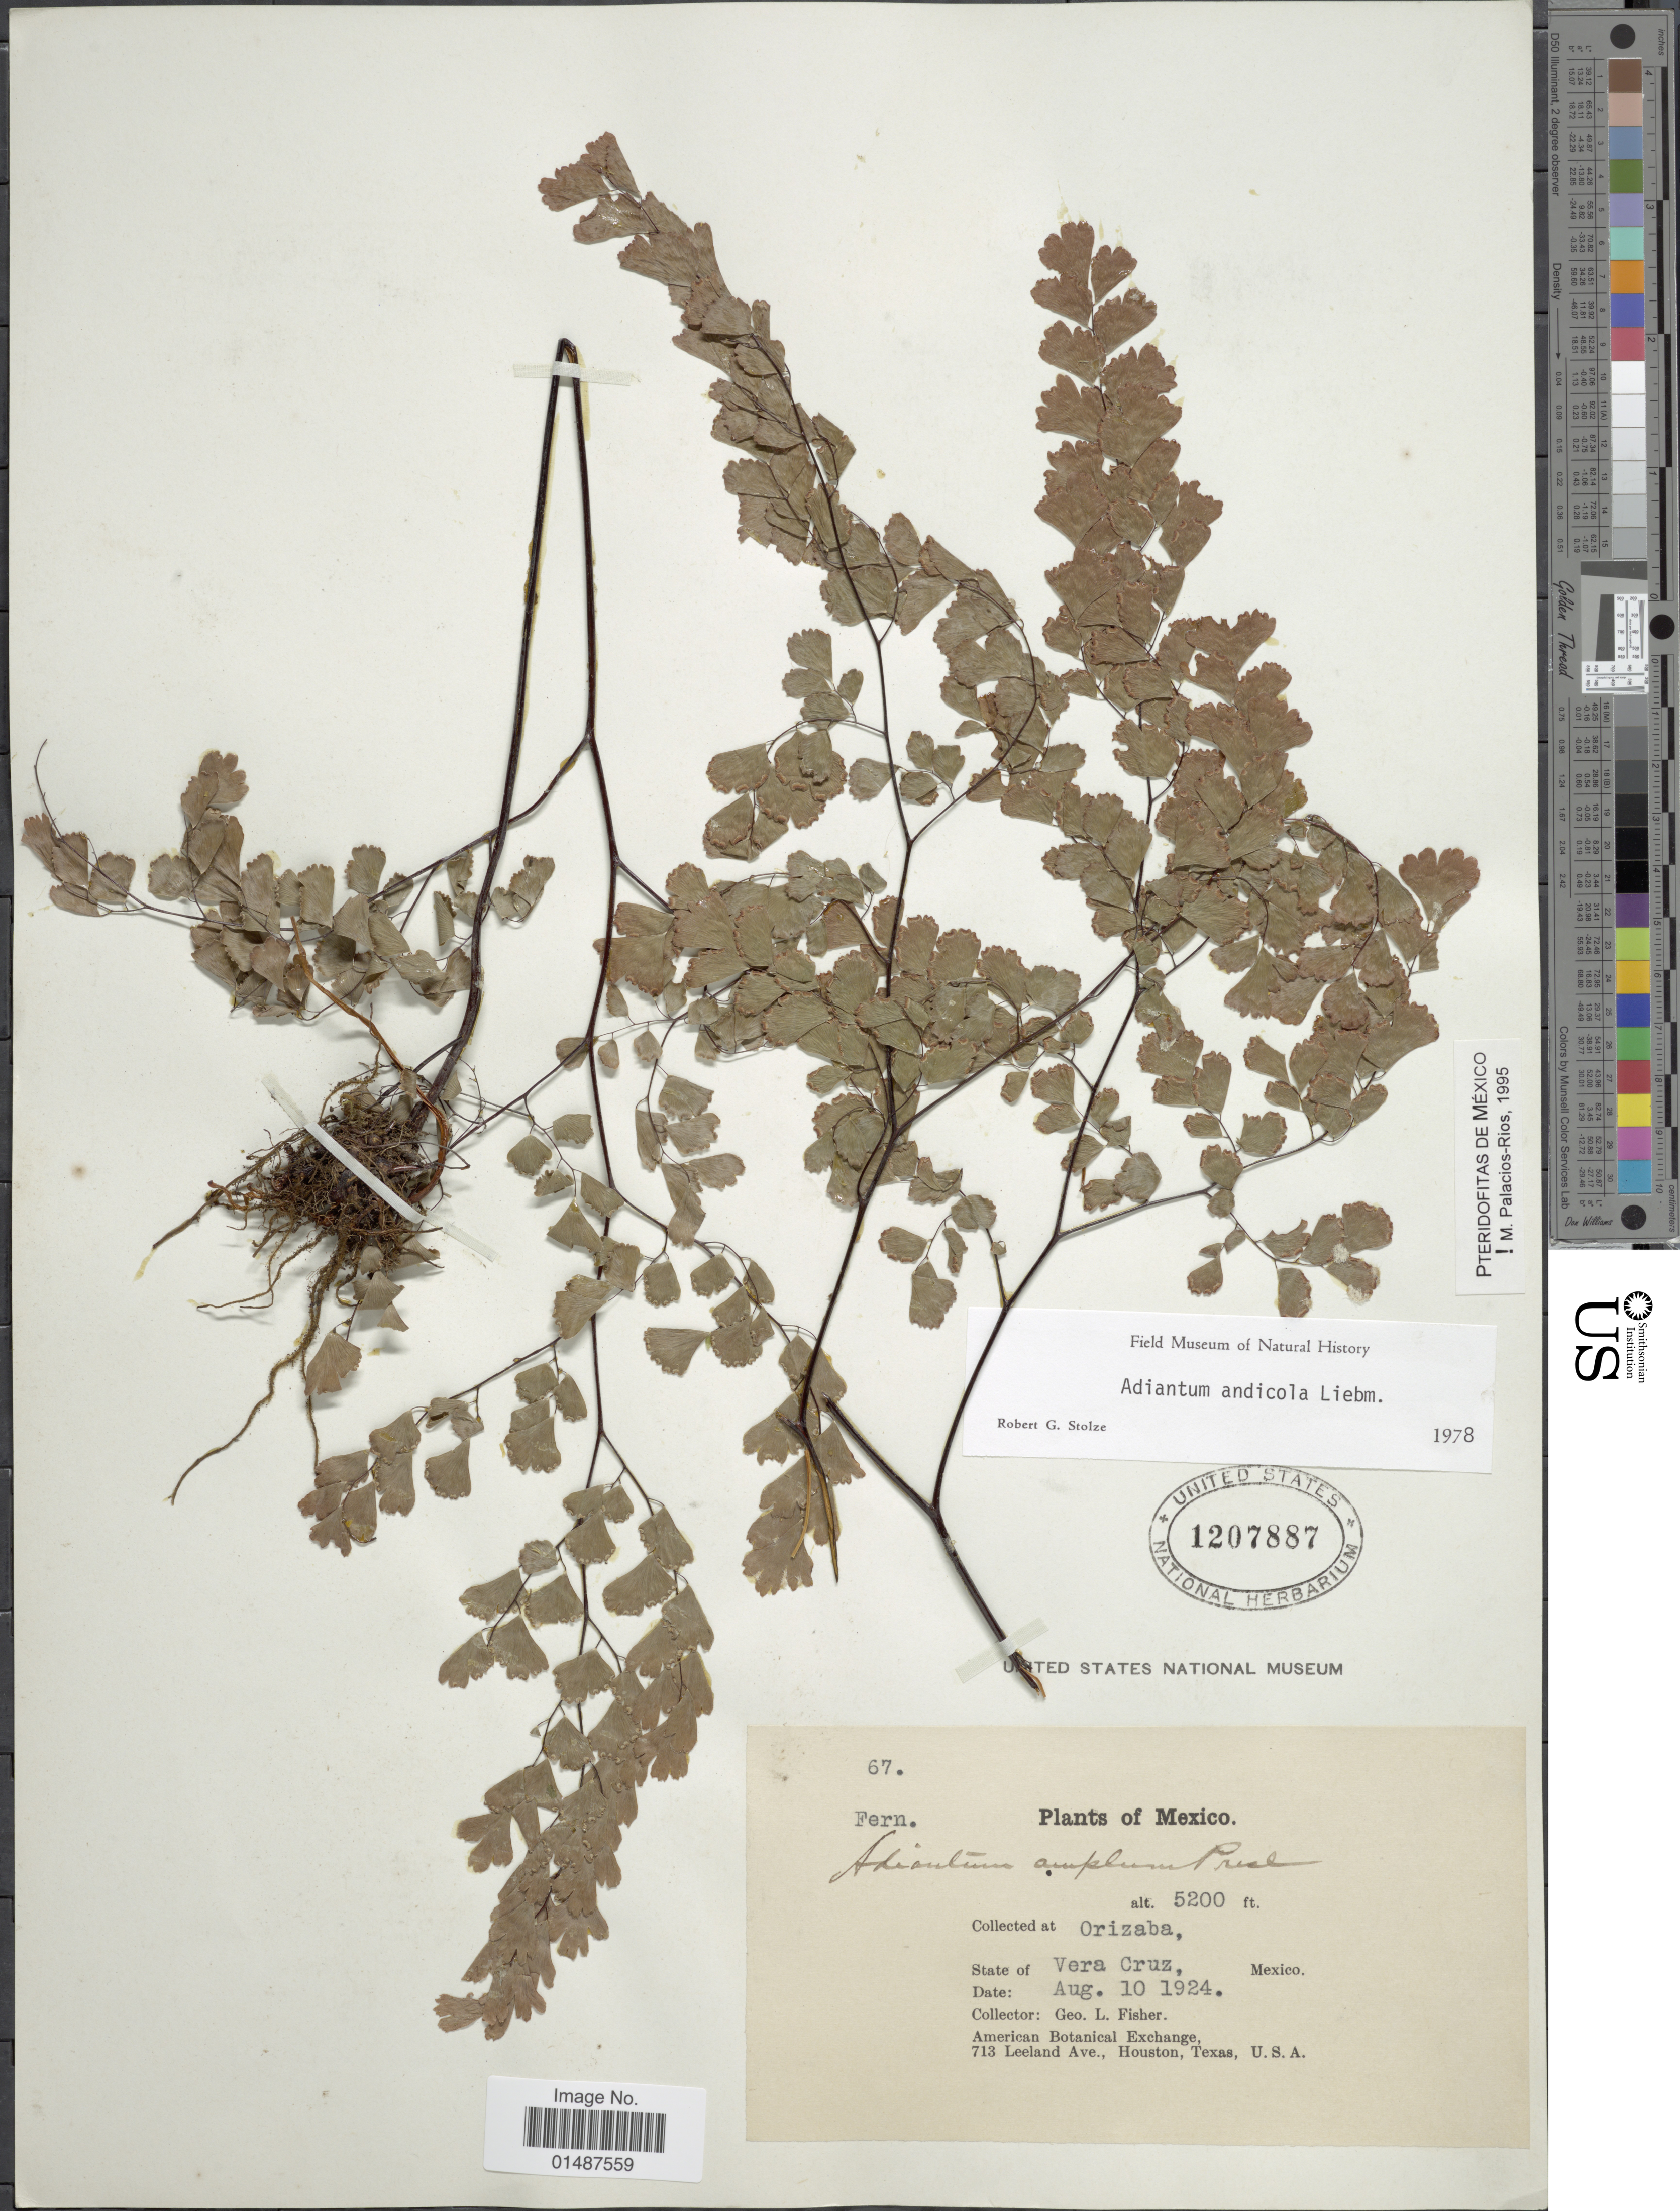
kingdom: Plantae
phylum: Tracheophyta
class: Polypodiopsida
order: Polypodiales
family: Pteridaceae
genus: Adiantum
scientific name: Adiantum andicola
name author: Liebm.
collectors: G. L. Fisher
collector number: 67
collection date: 1924-08-10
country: Mexico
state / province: Veracruz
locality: Orizaba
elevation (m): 1585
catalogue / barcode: US 1207887